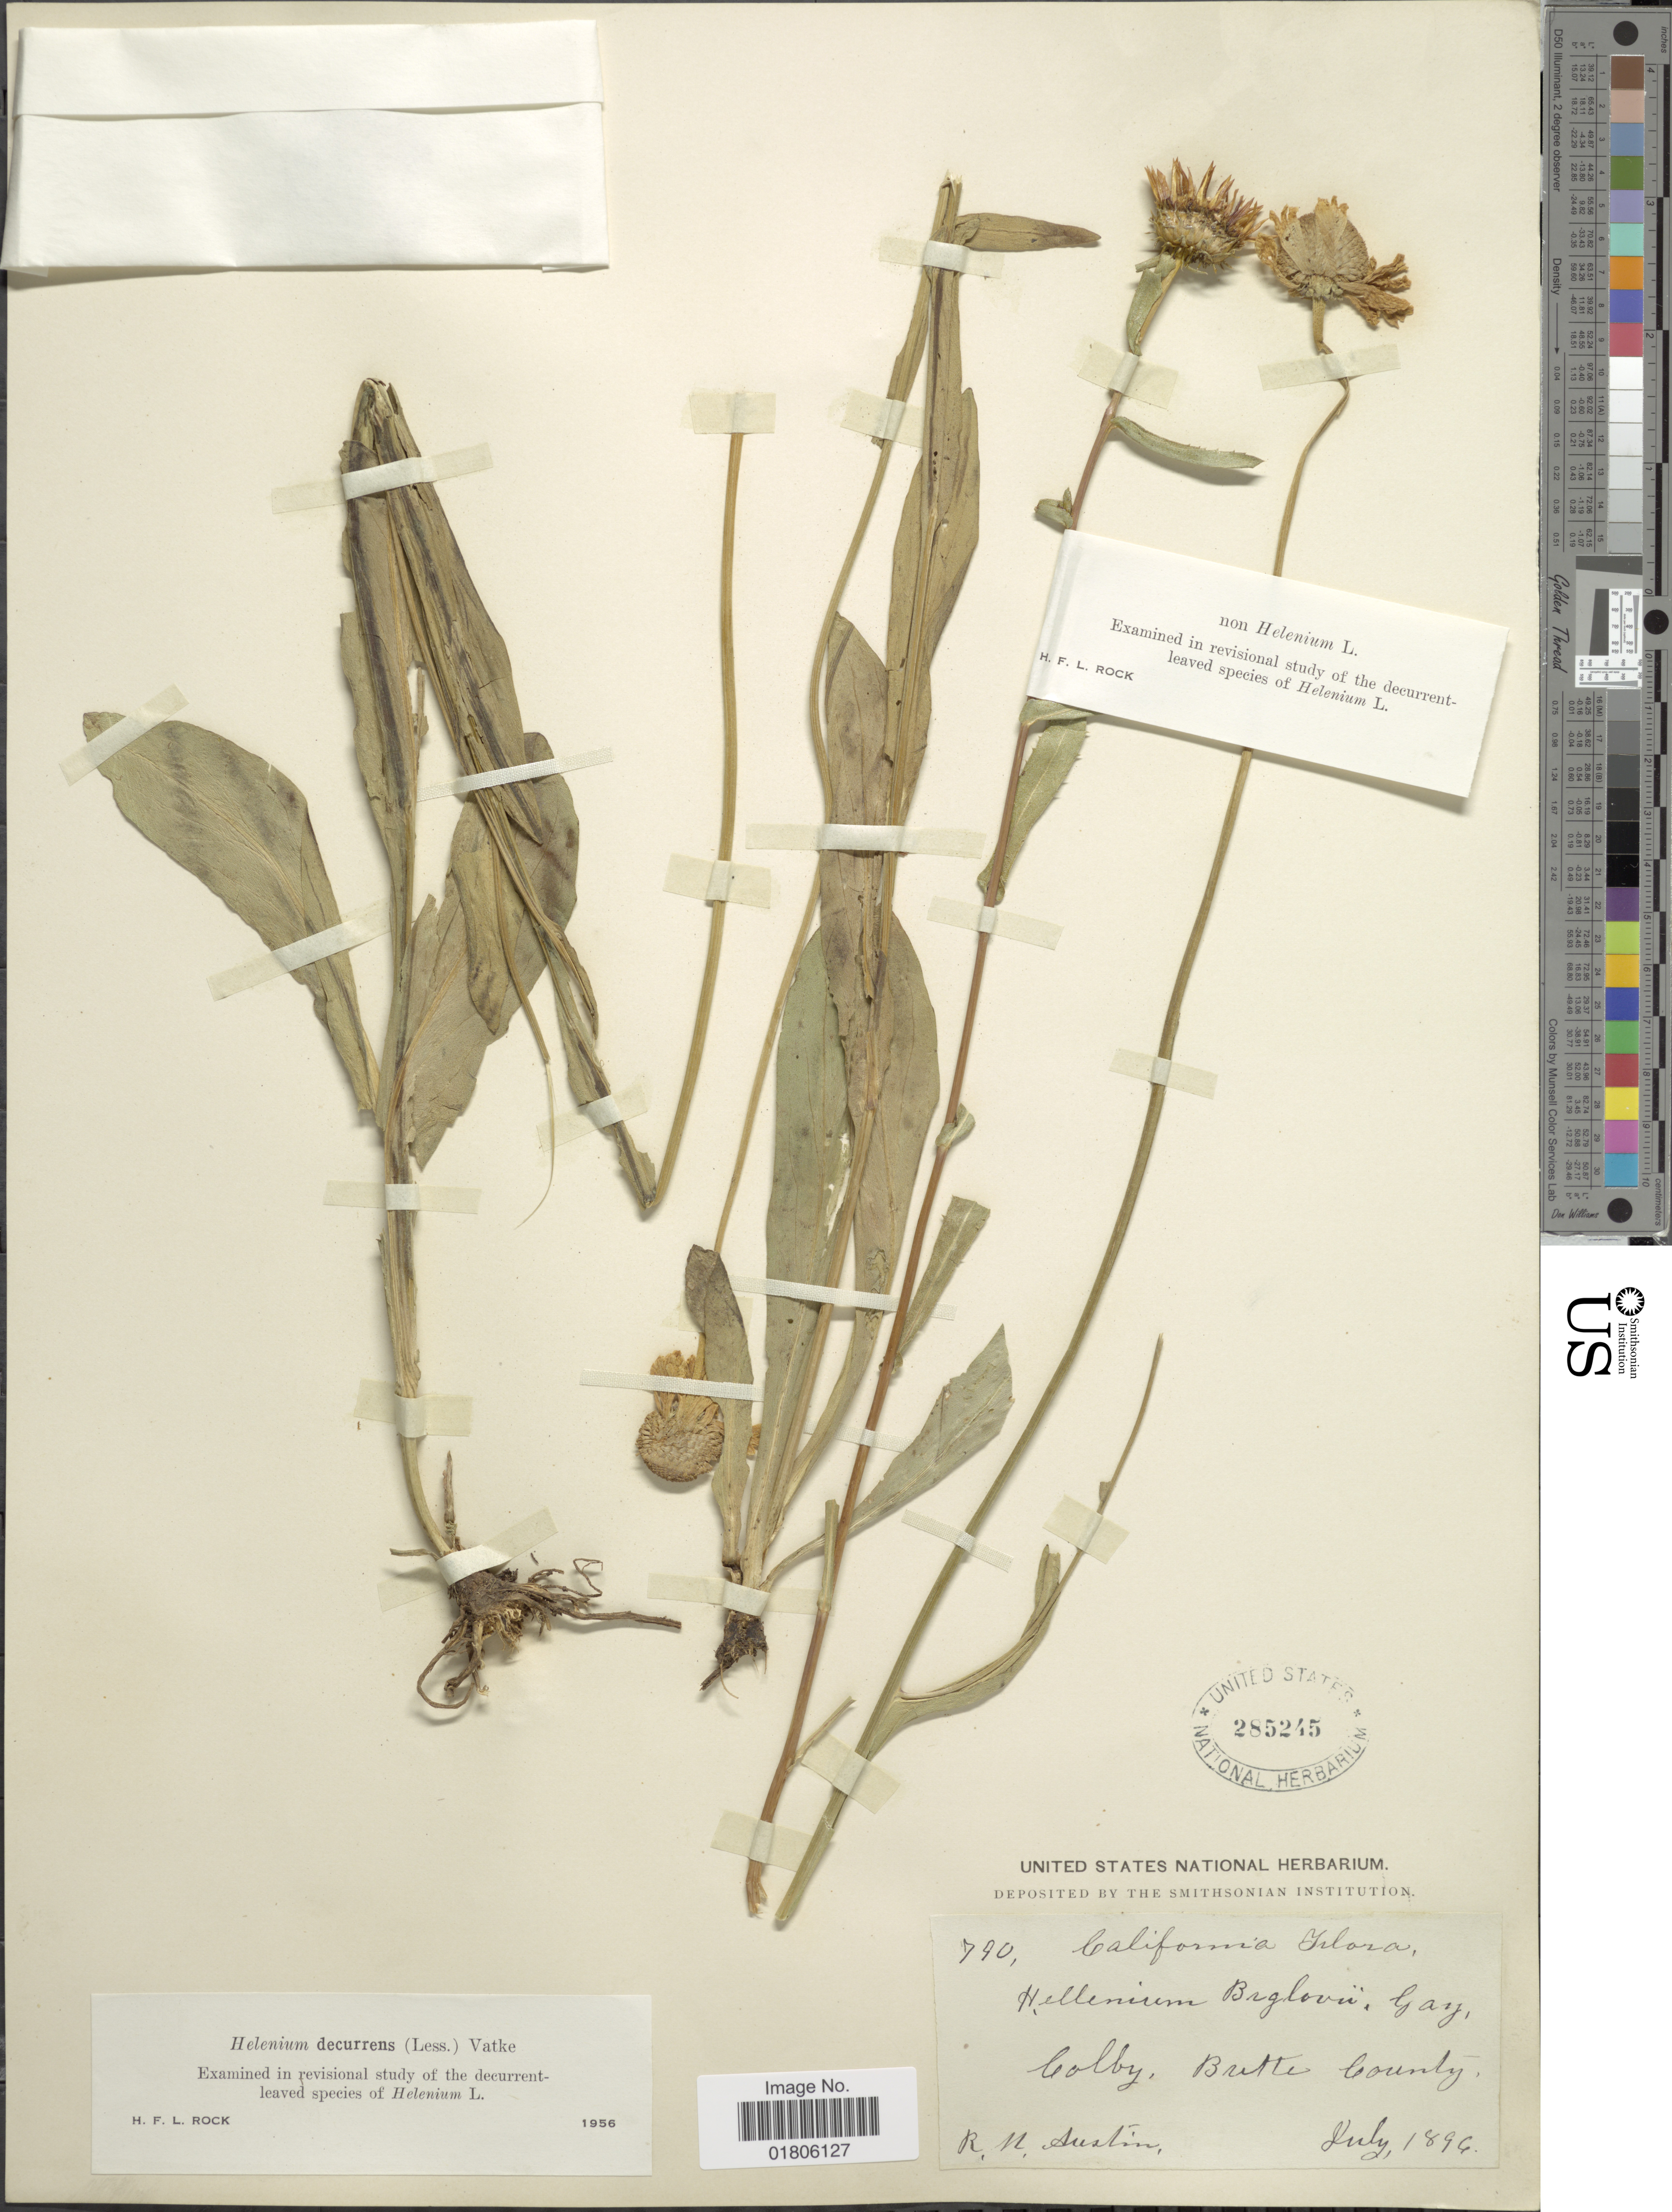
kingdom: Plantae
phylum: Tracheophyta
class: Magnoliopsida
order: Asterales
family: Asteraceae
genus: Helenium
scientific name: Helenium bigelovii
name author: A. Gray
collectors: R. Austin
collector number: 790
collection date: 1896-07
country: United States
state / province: California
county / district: Butte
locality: Colby. Brette County.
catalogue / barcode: US 285245